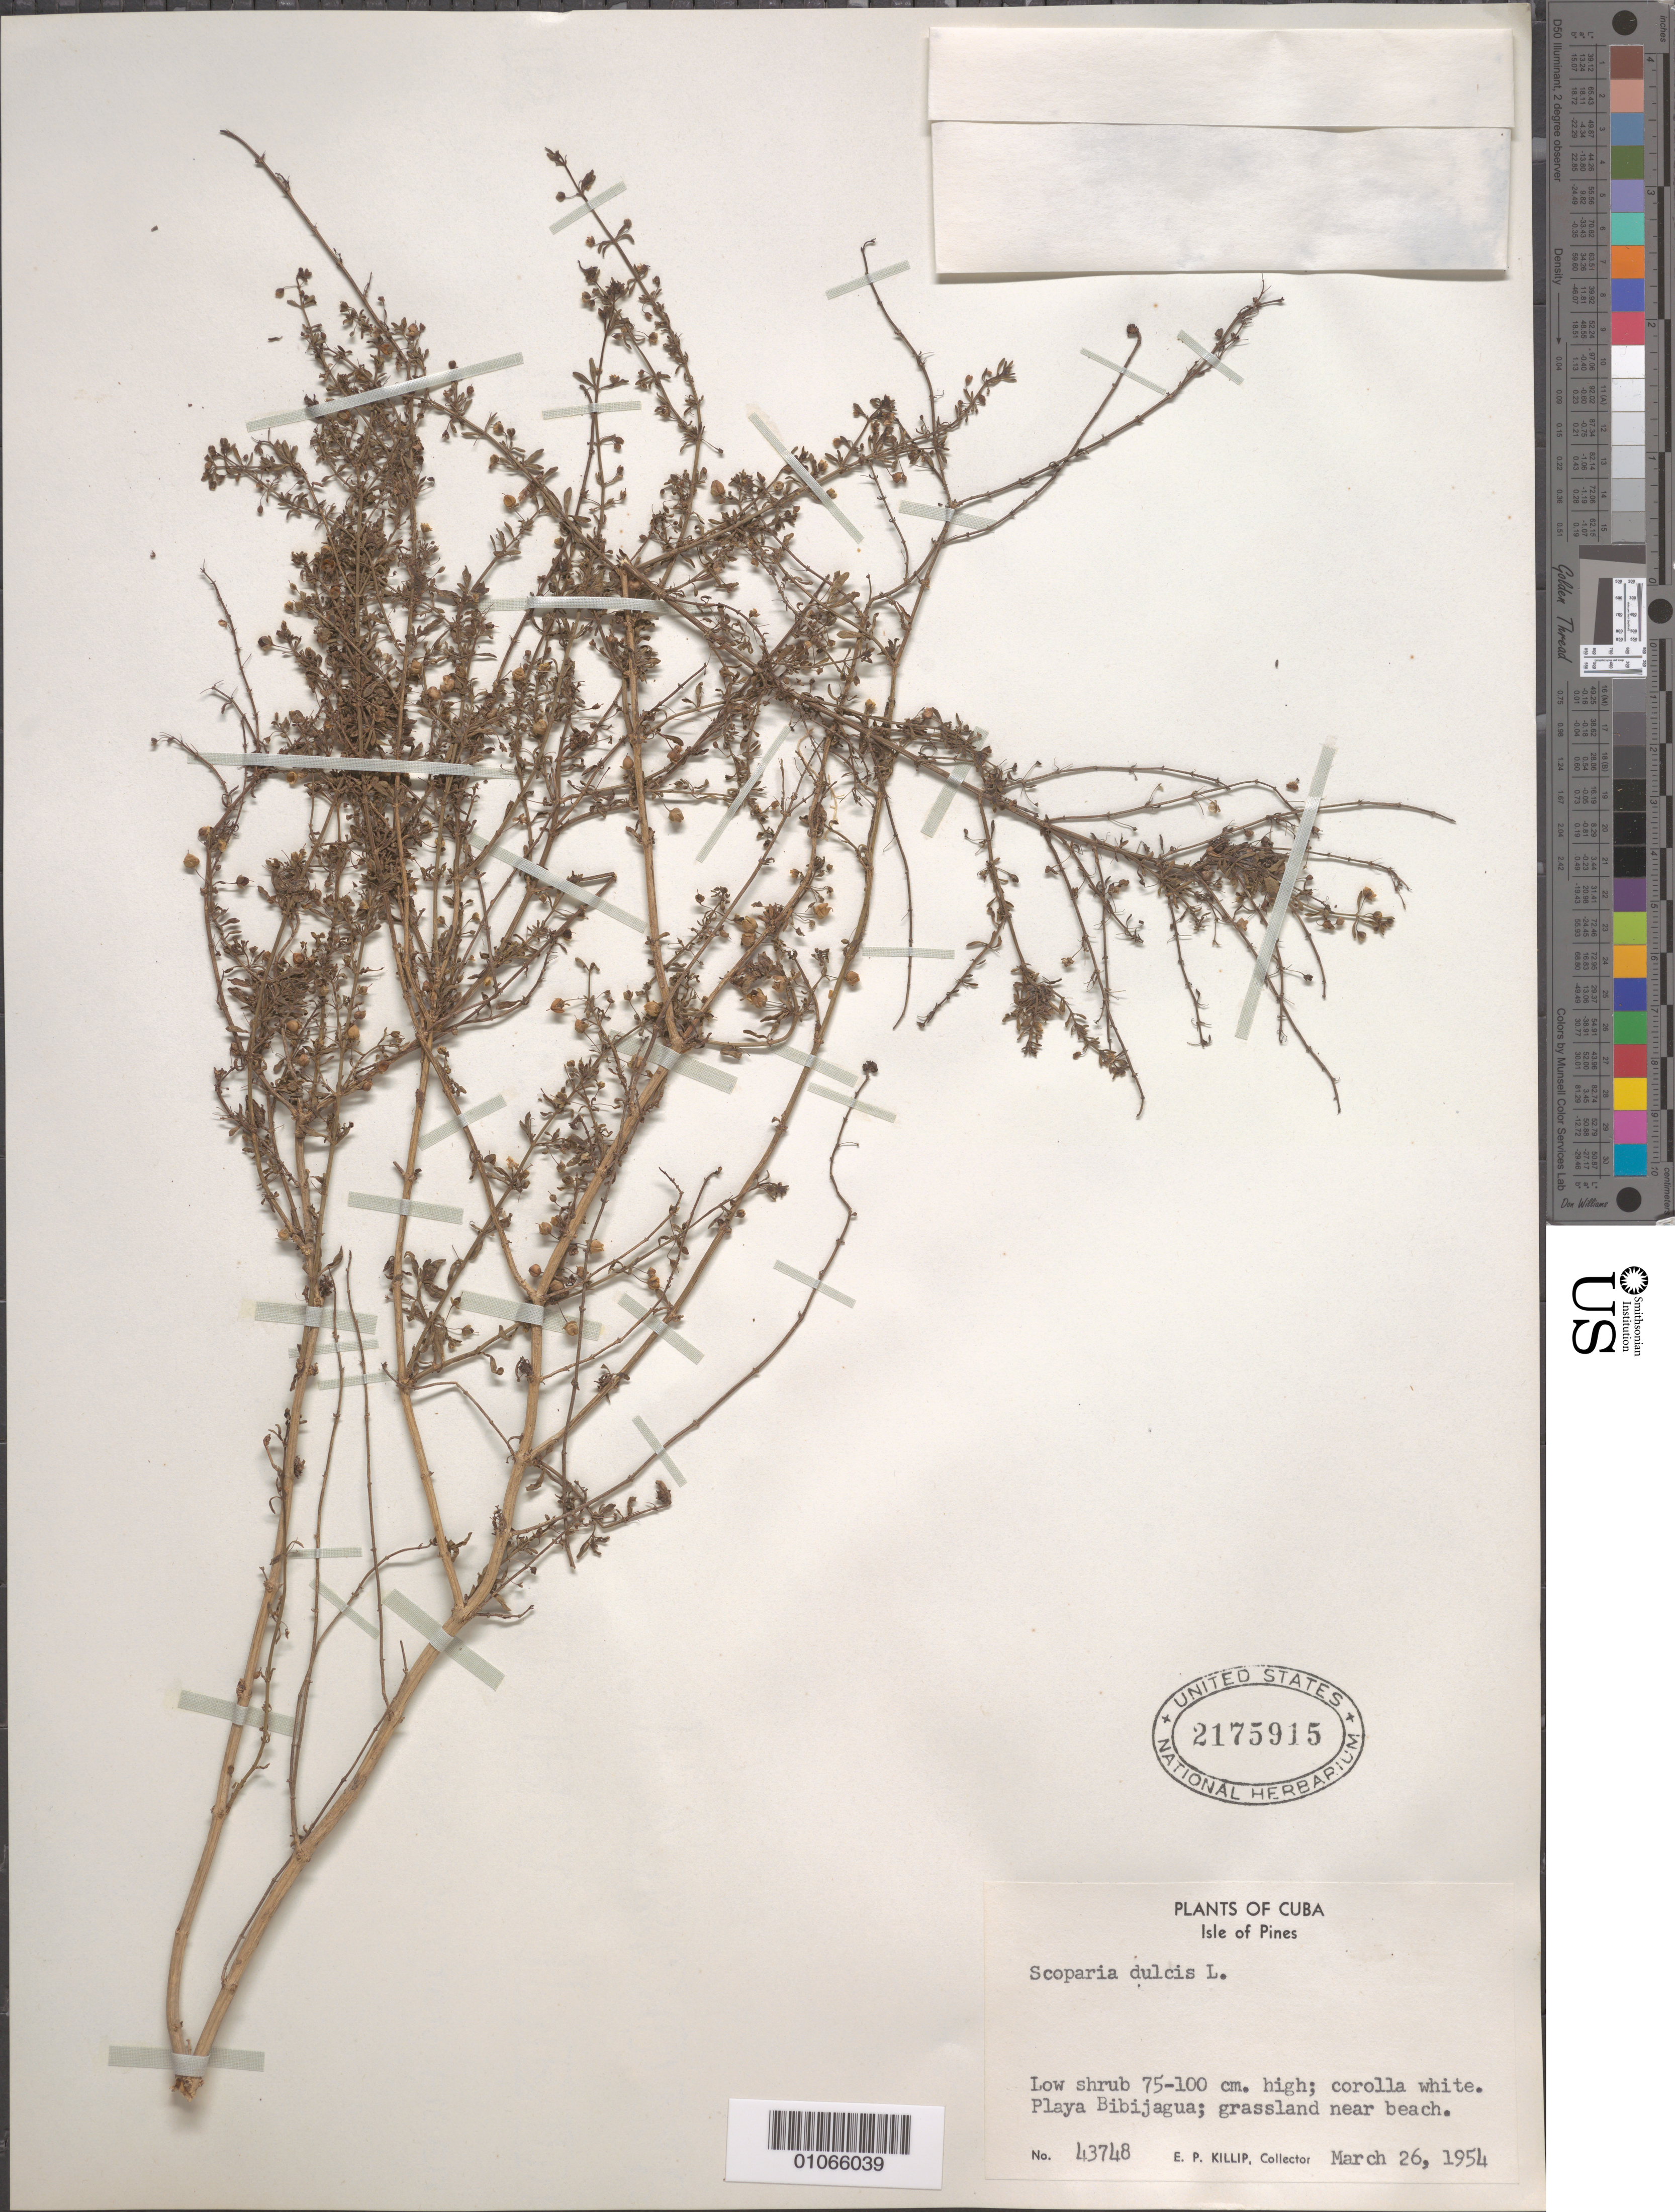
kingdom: Plantae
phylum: Tracheophyta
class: Magnoliopsida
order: Lamiales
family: Plantaginaceae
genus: Scoparia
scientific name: Scoparia dulcis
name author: L.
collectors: E. P. Killip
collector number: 43748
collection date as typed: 26 Mar 1954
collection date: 1954-03-26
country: Cuba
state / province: Isla de La Juventud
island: Isla de la Juventud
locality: Isle of Pines, Bibijagua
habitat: beach in grassland.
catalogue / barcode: US 2175915